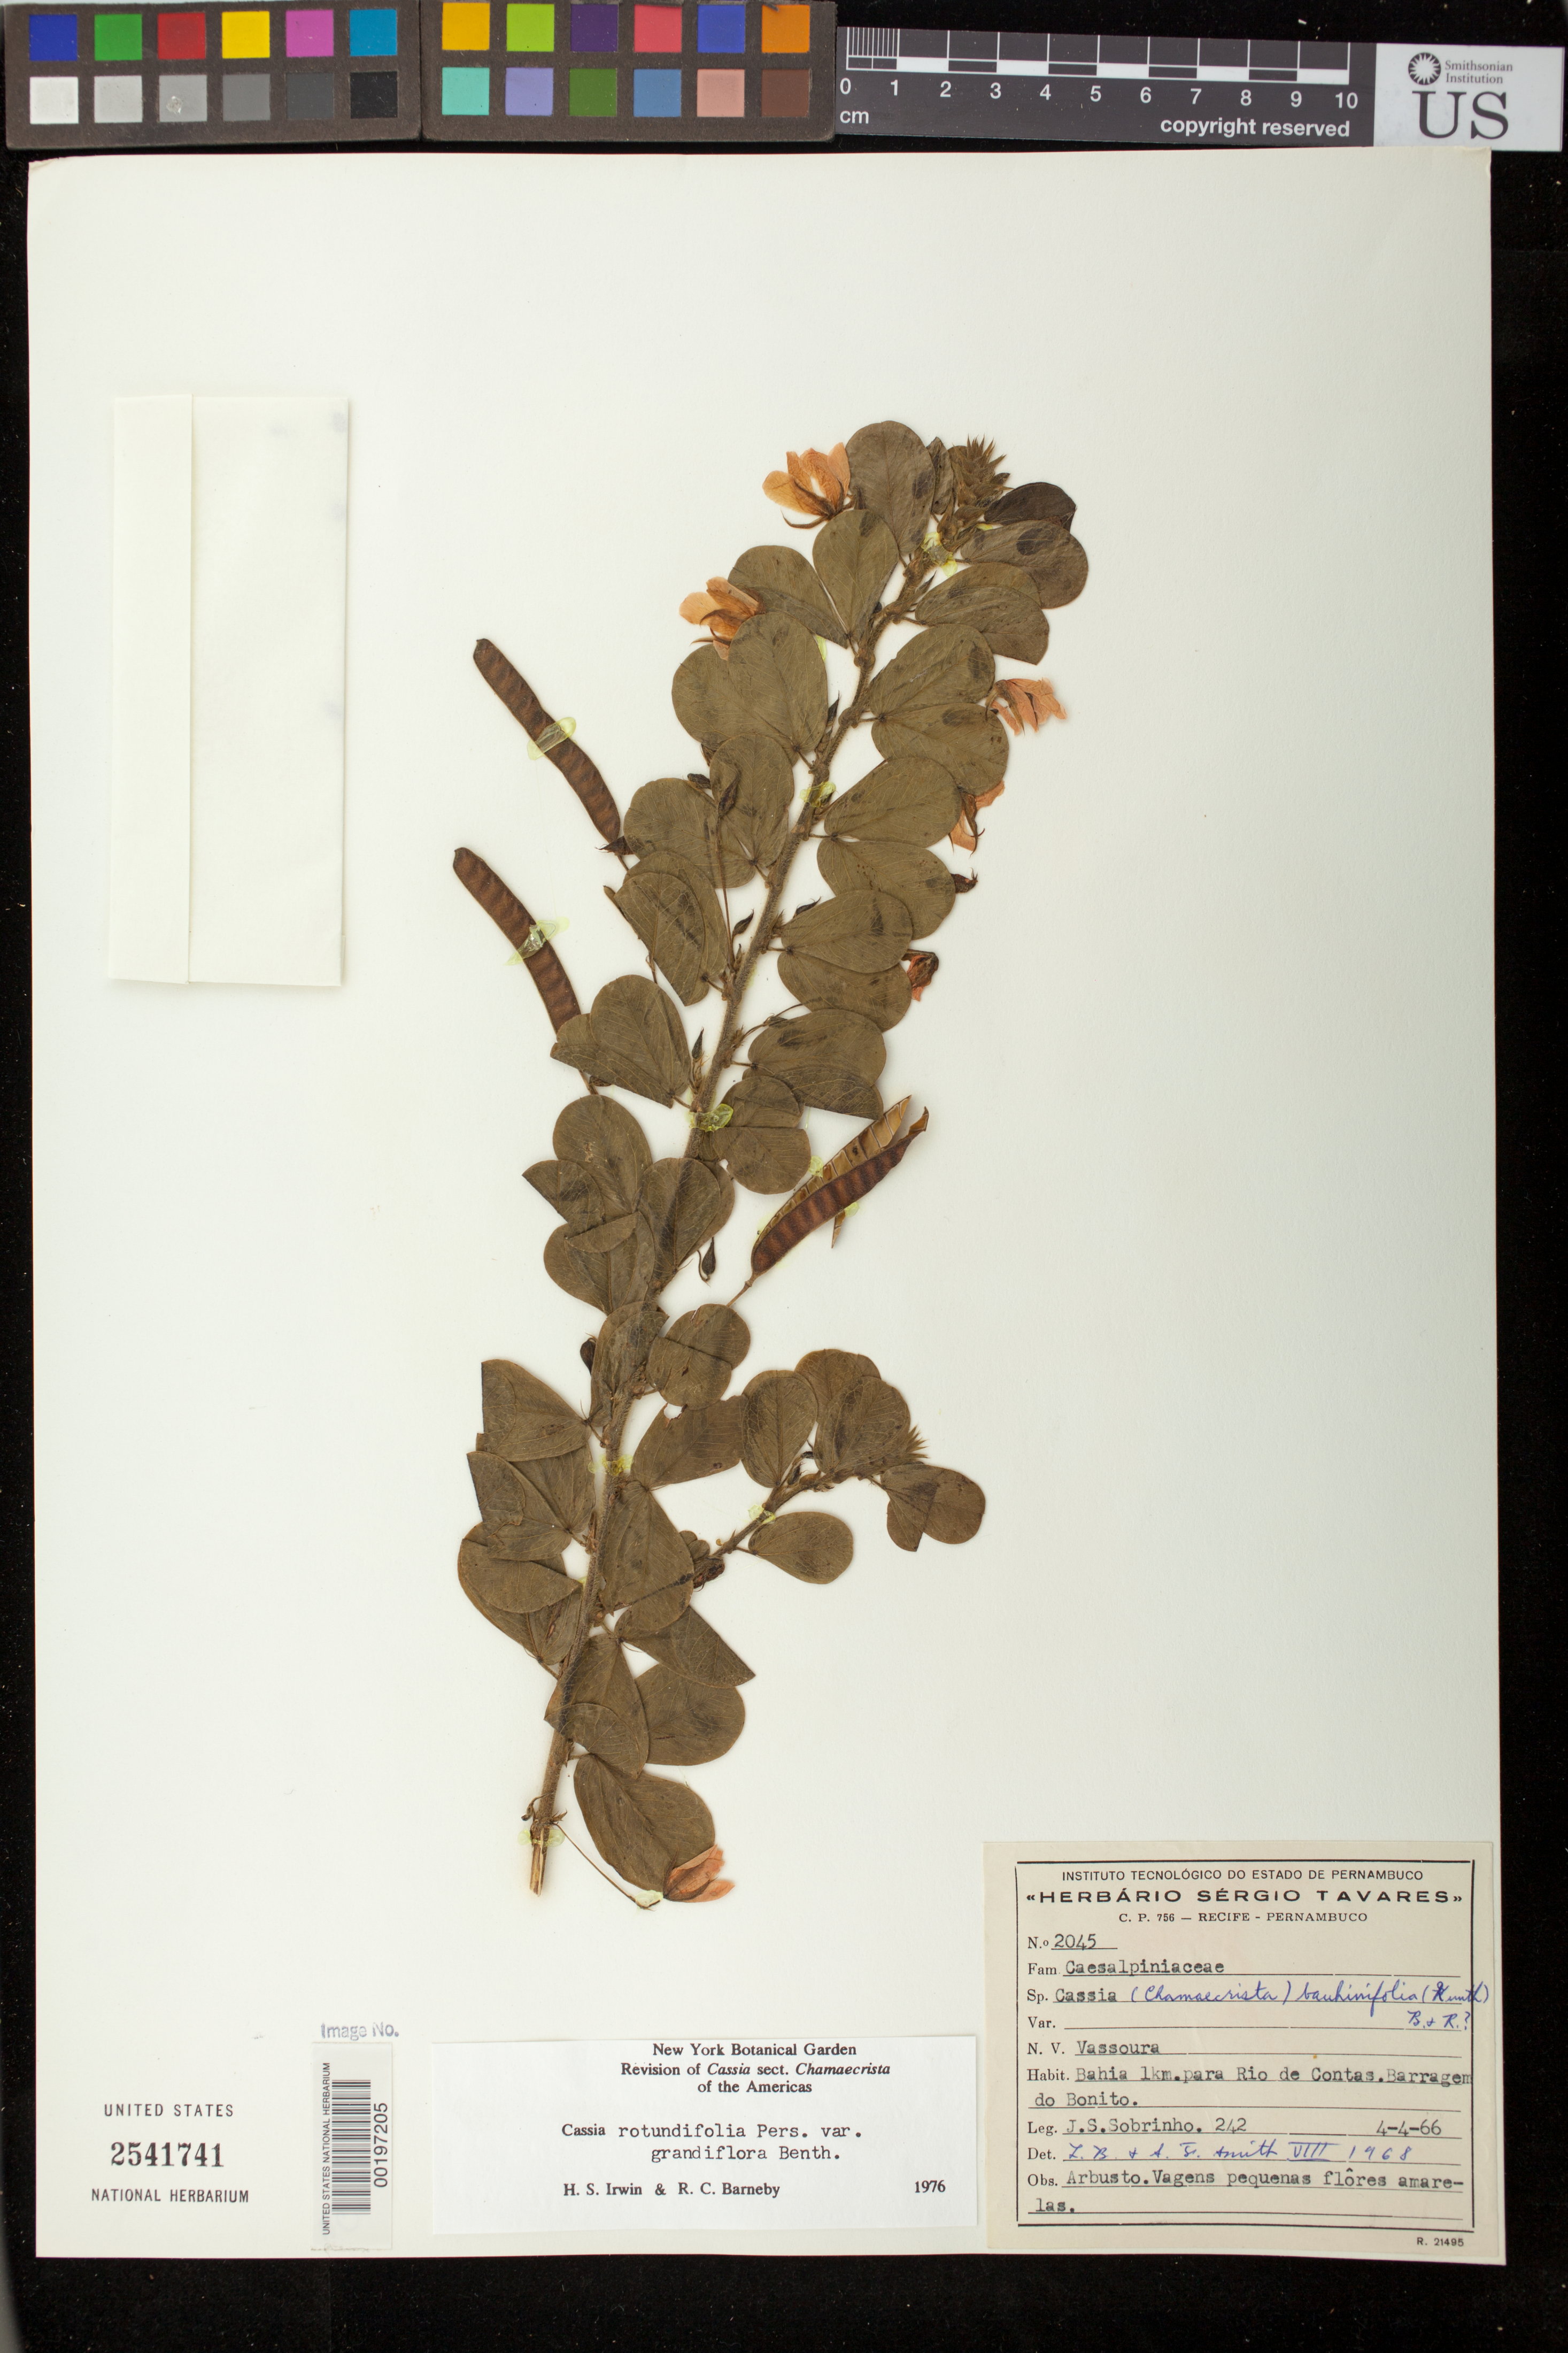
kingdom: Plantae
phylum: Tracheophyta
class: Magnoliopsida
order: Fabales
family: Fabaceae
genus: Chamaecrista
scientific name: Chamaecrista rotundifolia var. grandiflora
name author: (Benth.) H.S. Irwin & Barneby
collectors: J. Sobrinho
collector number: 242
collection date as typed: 04 Apr 1966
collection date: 1966-04-04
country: Brazil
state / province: Bahia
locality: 1 km para Rio de Contas; Barragem do Bonito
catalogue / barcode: US 2541741